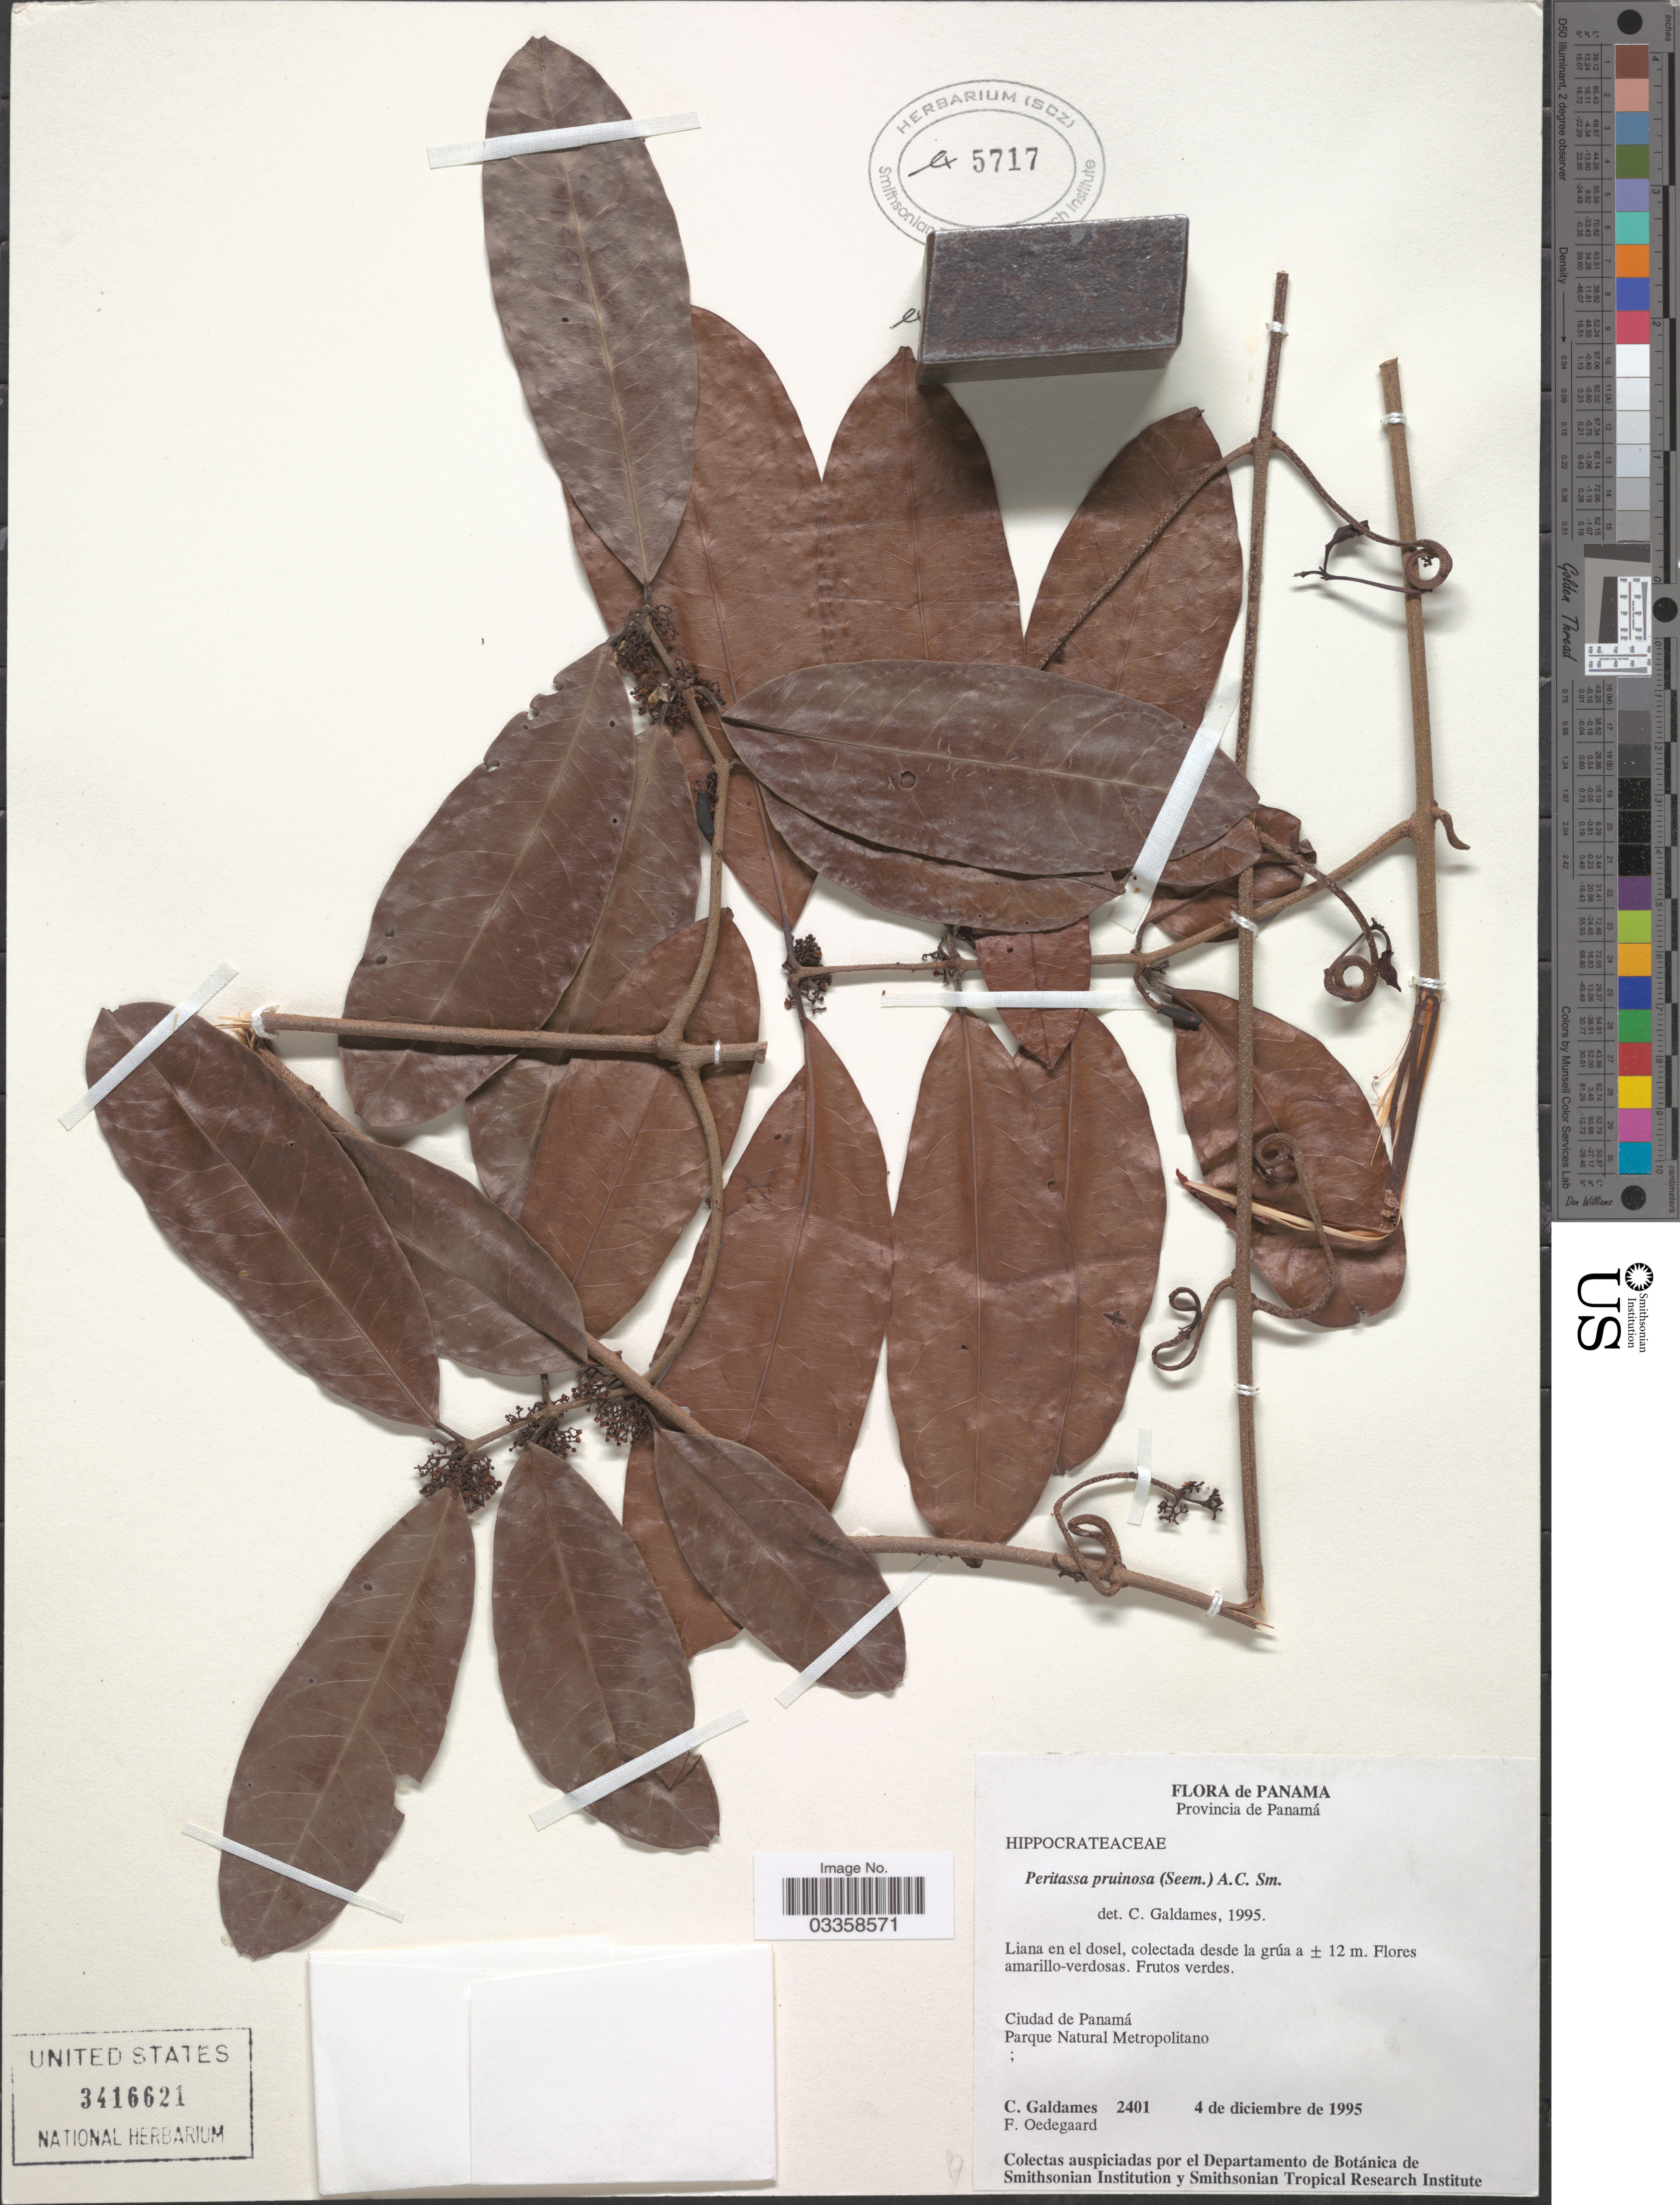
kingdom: Plantae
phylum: Tracheophyta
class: Magnoliopsida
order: Celastrales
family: Celastraceae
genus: Peritassa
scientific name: Peritassa pruinosa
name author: (Seem.) A.C. Sm.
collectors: C. Galdames & F. Oedegaard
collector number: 2401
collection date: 1995-12-04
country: Panama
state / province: Panamá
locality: Ciudad de Panamá. Parque Natural Metropolitano.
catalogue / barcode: US 3416621